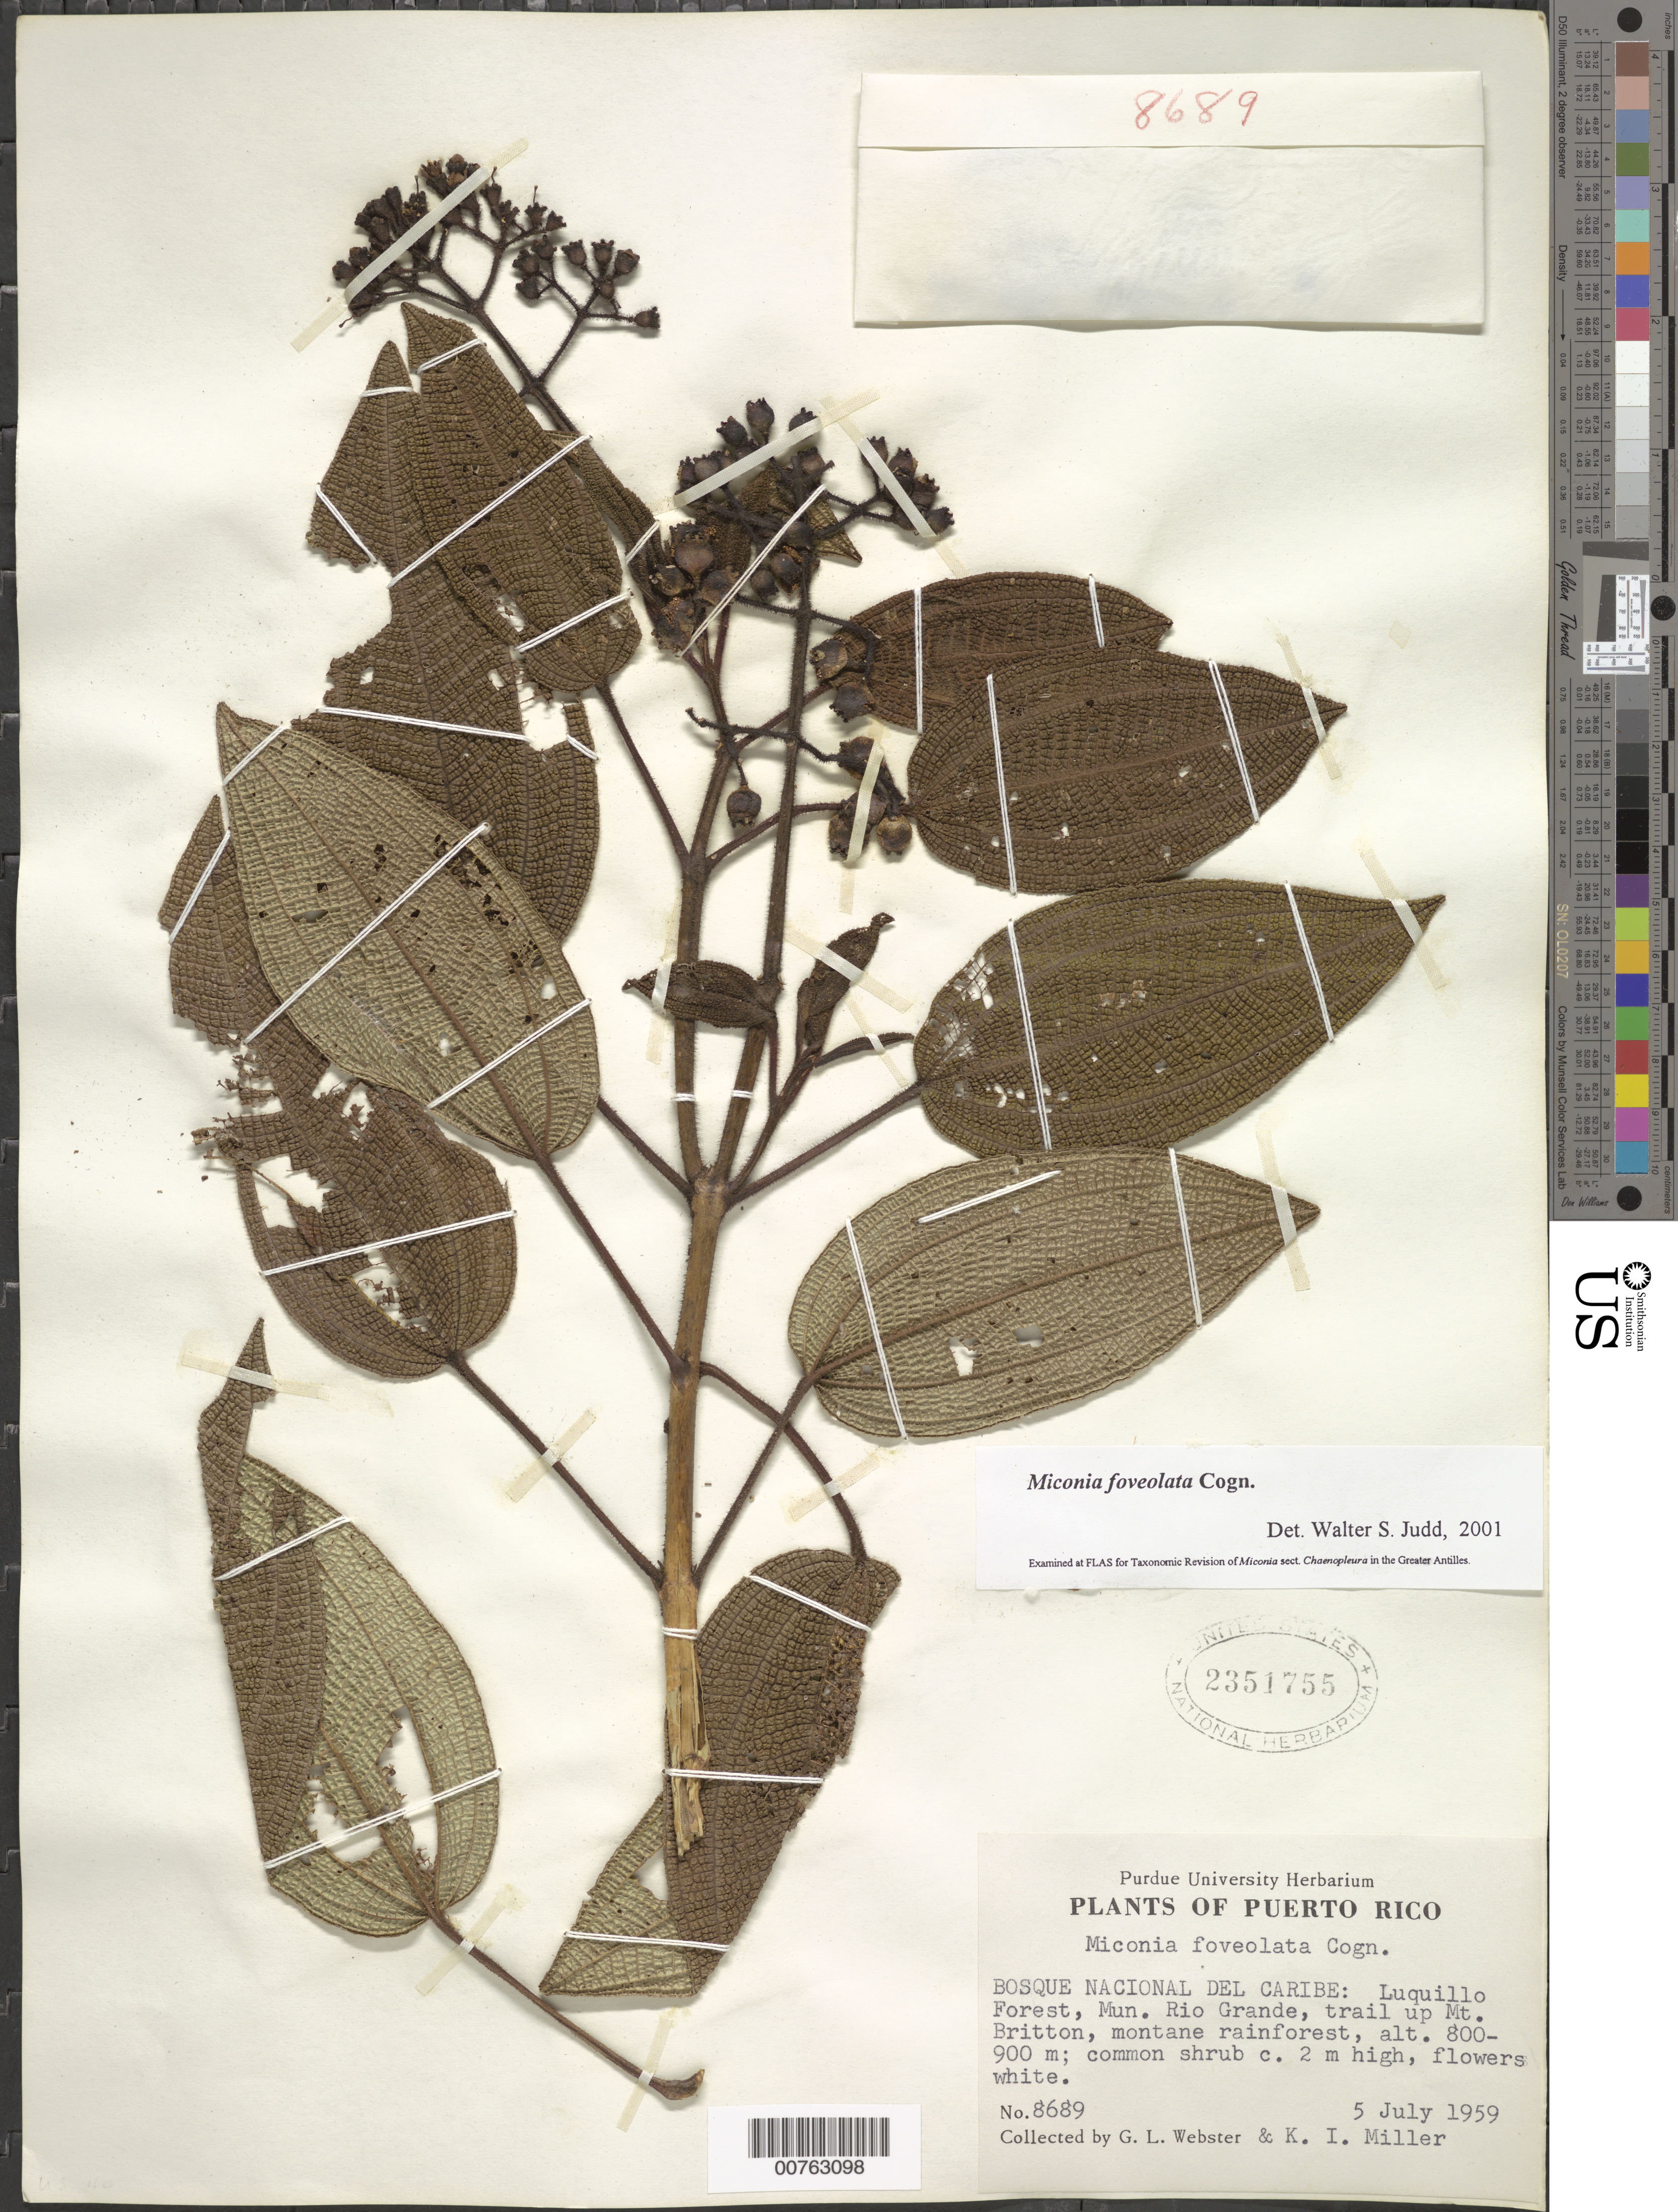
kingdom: Plantae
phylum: Tracheophyta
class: Magnoliopsida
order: Myrtales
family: Melastomataceae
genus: Miconia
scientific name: Miconia foveolata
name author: Cogn.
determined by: Judd, Walter S.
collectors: G. L. Webster & K. I. Miller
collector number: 8689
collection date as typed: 05 Jul 1959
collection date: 1959-07-05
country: Puerto Rico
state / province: Río Grande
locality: Bosque Nacional del Caribe: Luquillo Forest, Mun. Rio Grande, trail up Mt. Britton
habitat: Montane rainforest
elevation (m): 800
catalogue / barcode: US 2351755